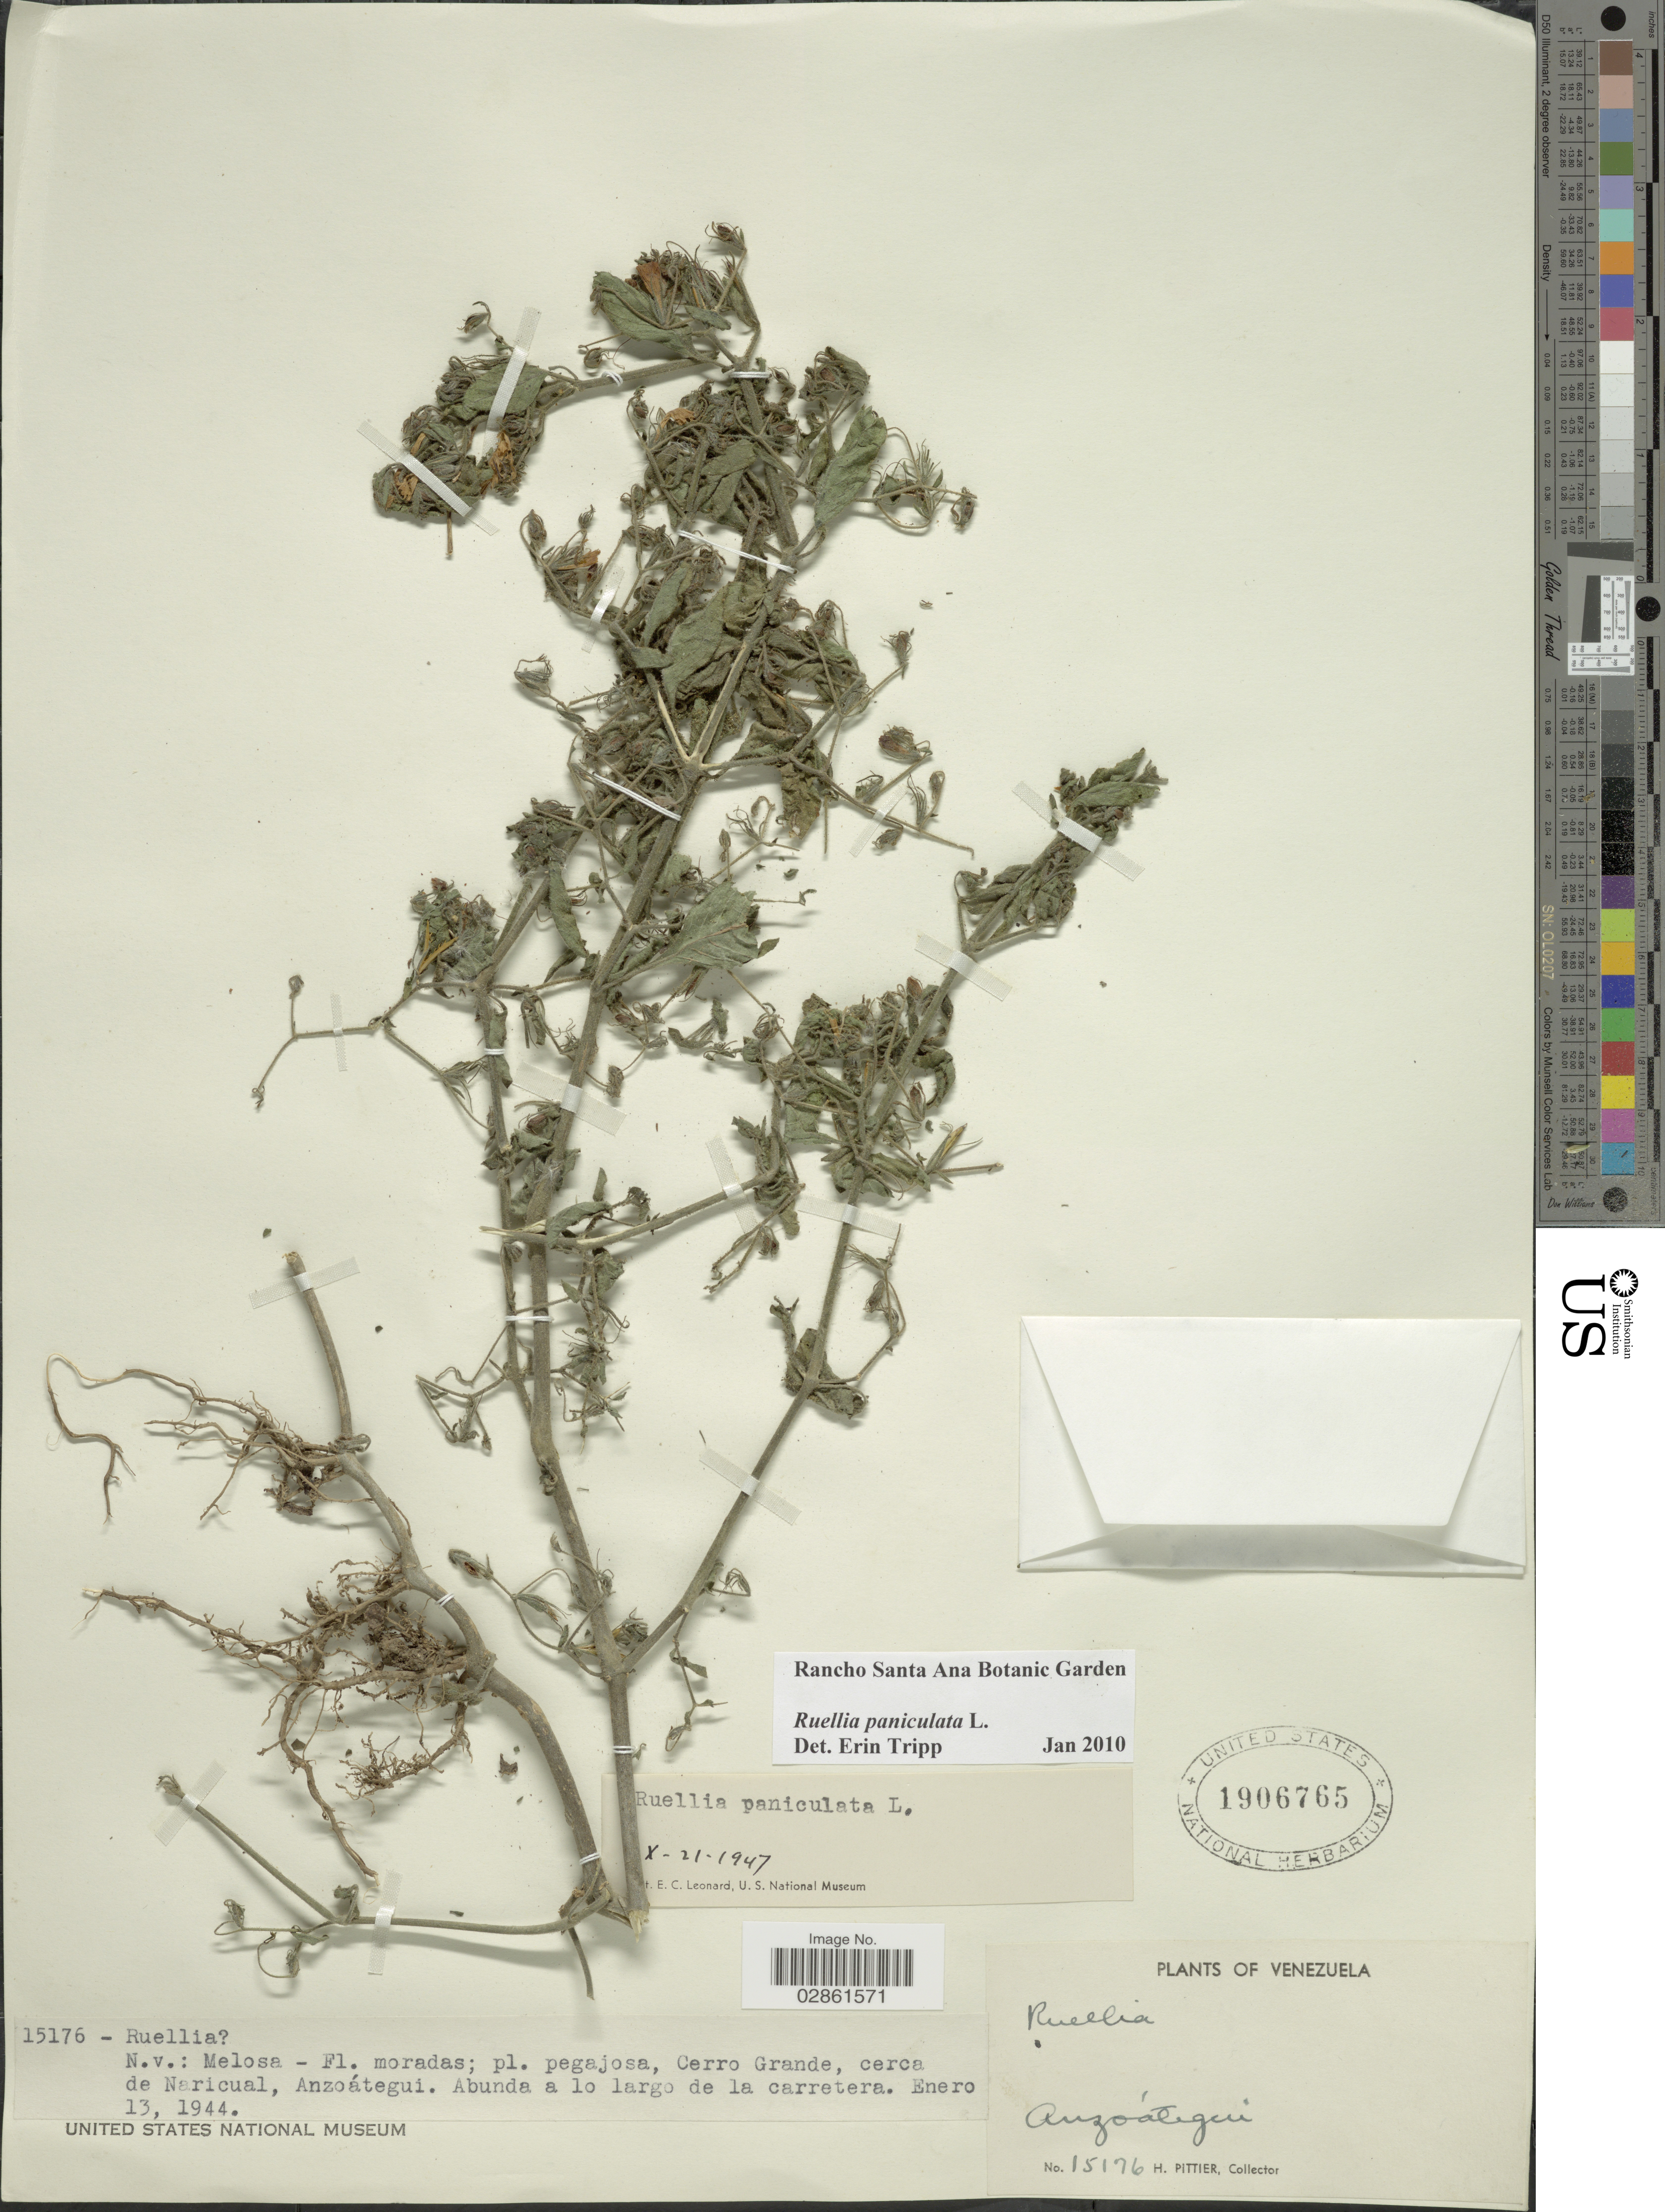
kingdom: Plantae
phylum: Tracheophyta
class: Magnoliopsida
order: Lamiales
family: Acanthaceae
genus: Ruellia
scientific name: Ruellia paniculata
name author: L.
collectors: H. F. Pittier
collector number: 15176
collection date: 1944-01-13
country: Venezuela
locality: Cerro Grande, cerca de Naricual, Anzoátegui.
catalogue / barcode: US 1906765